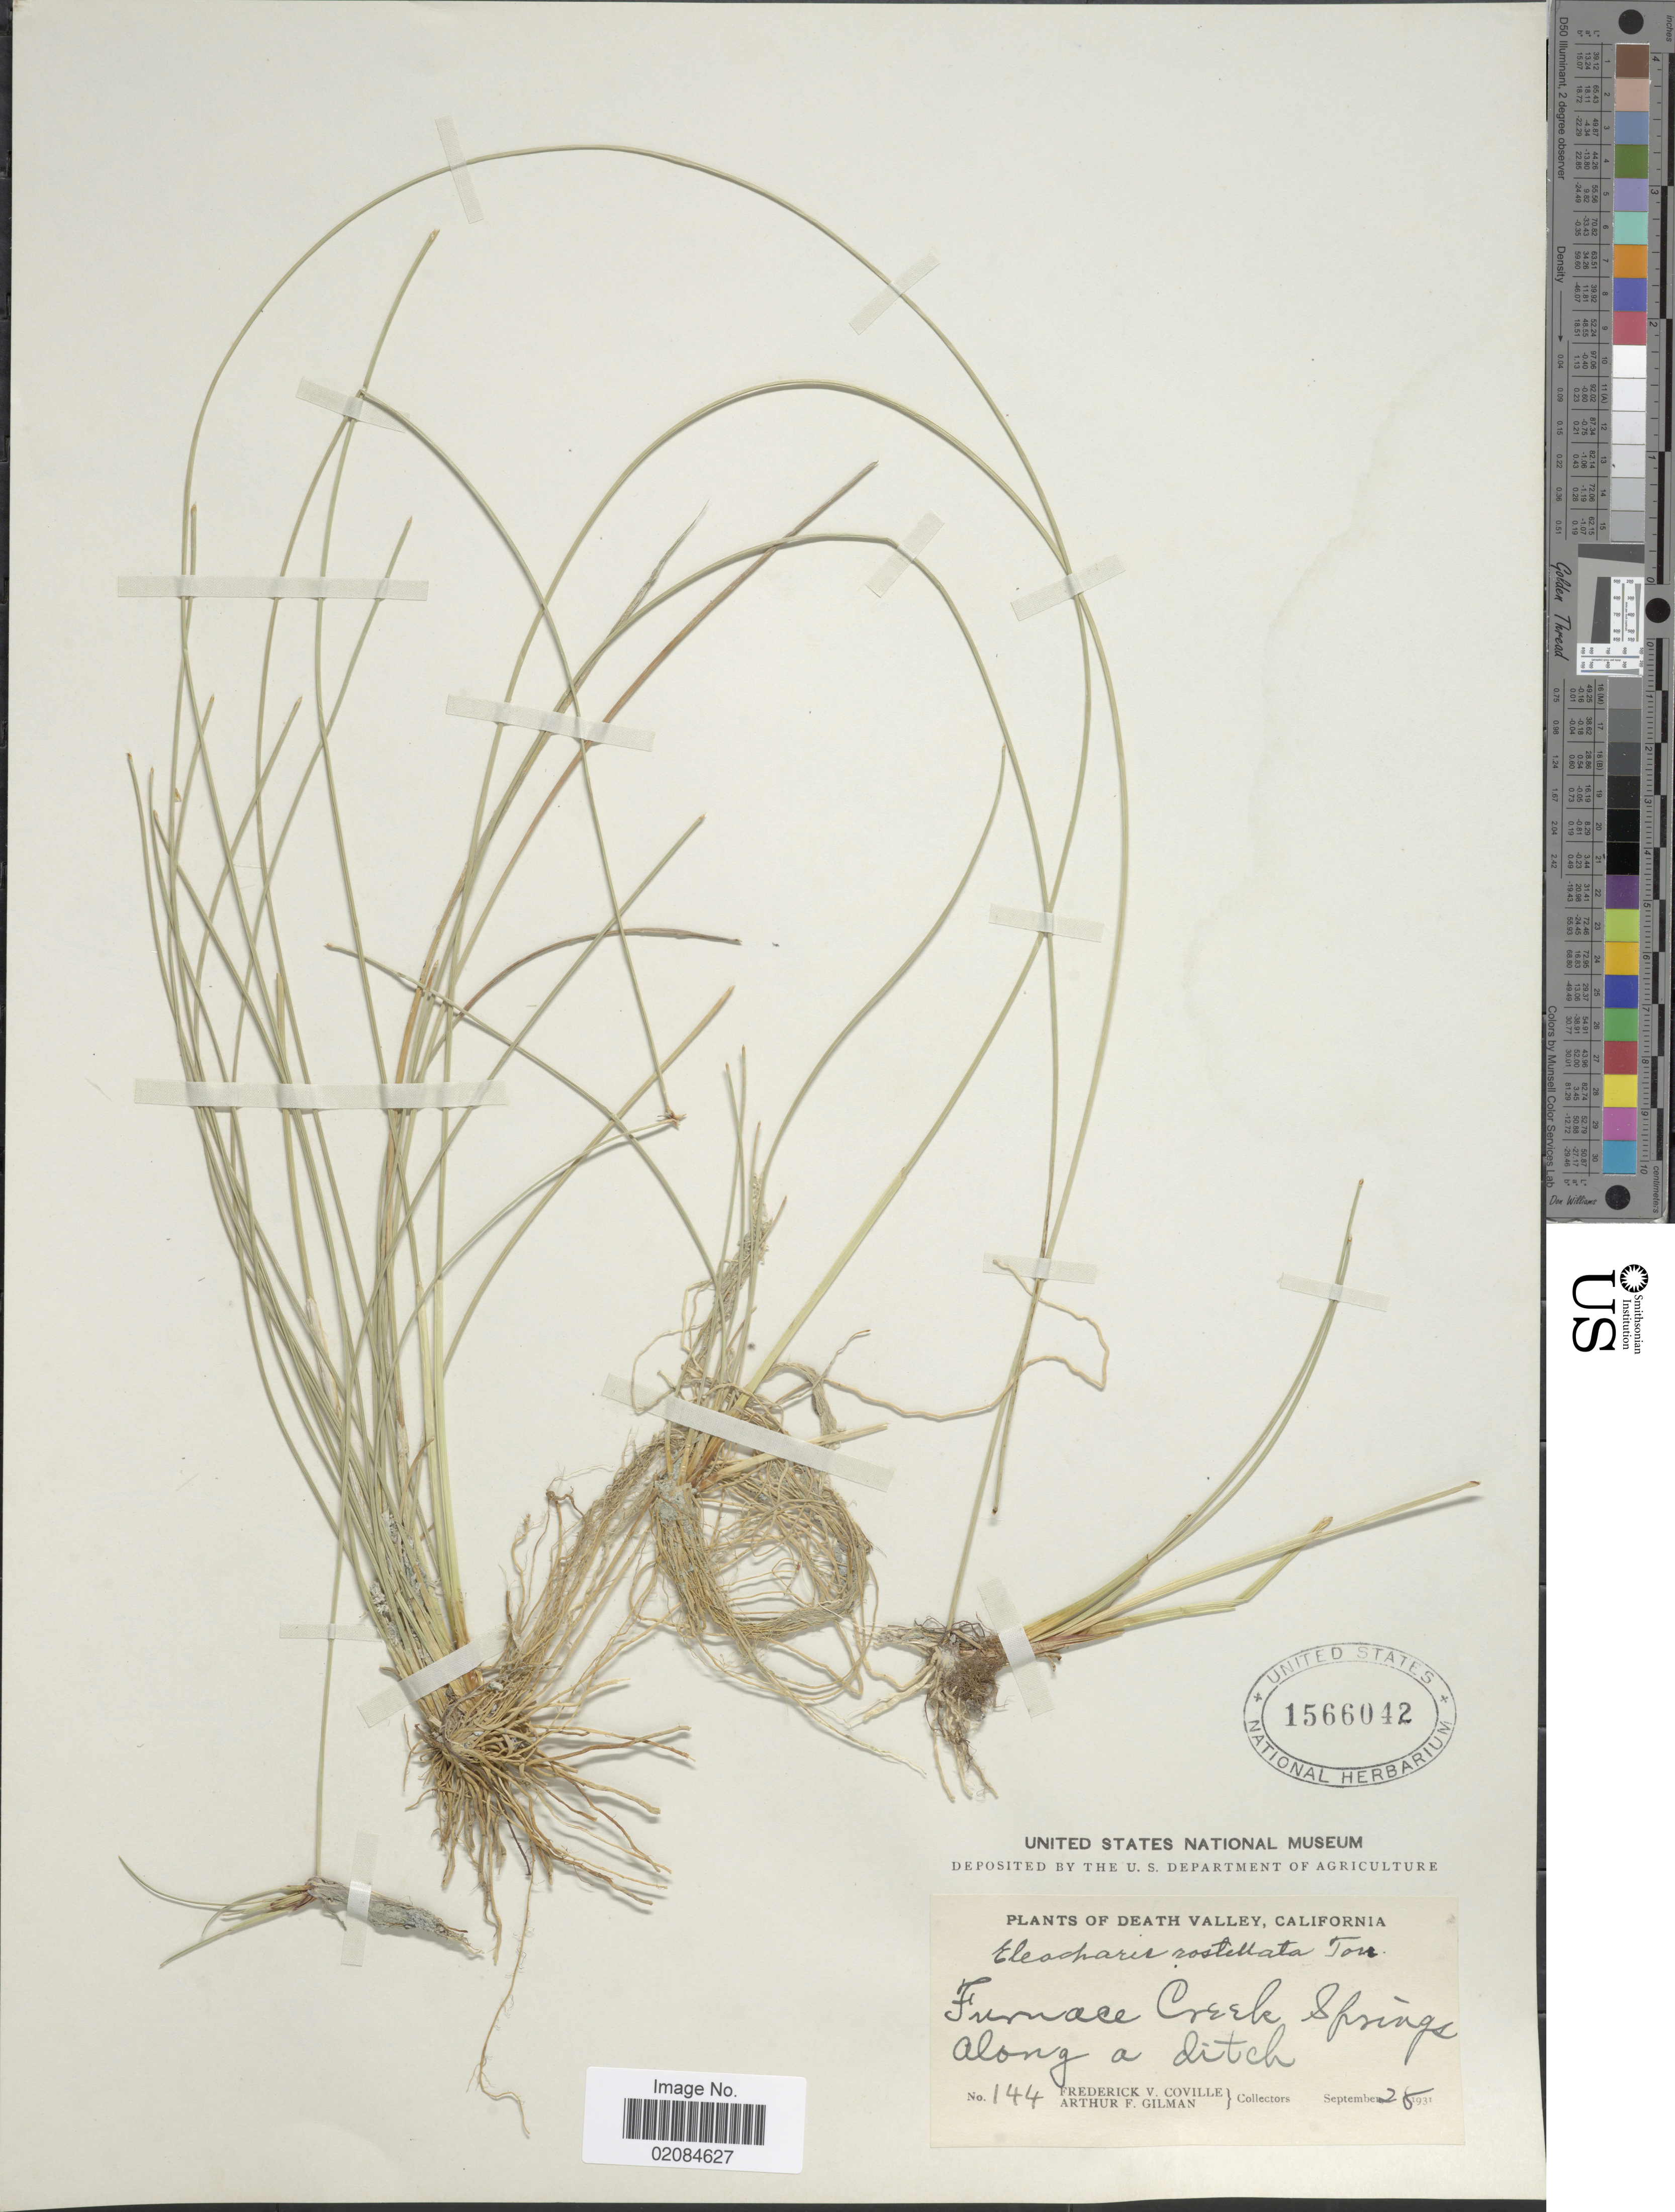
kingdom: Plantae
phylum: Tracheophyta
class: Liliopsida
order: Poales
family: Cyperaceae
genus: Eleocharis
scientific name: Eleocharis rostellata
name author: (Torr.) Torr.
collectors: F. V. Coville & A. Gilman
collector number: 144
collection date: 1931-09-25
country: United States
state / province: California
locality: Death Valley. Furnace Creek Springs Along a ditch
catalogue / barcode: US 1566042